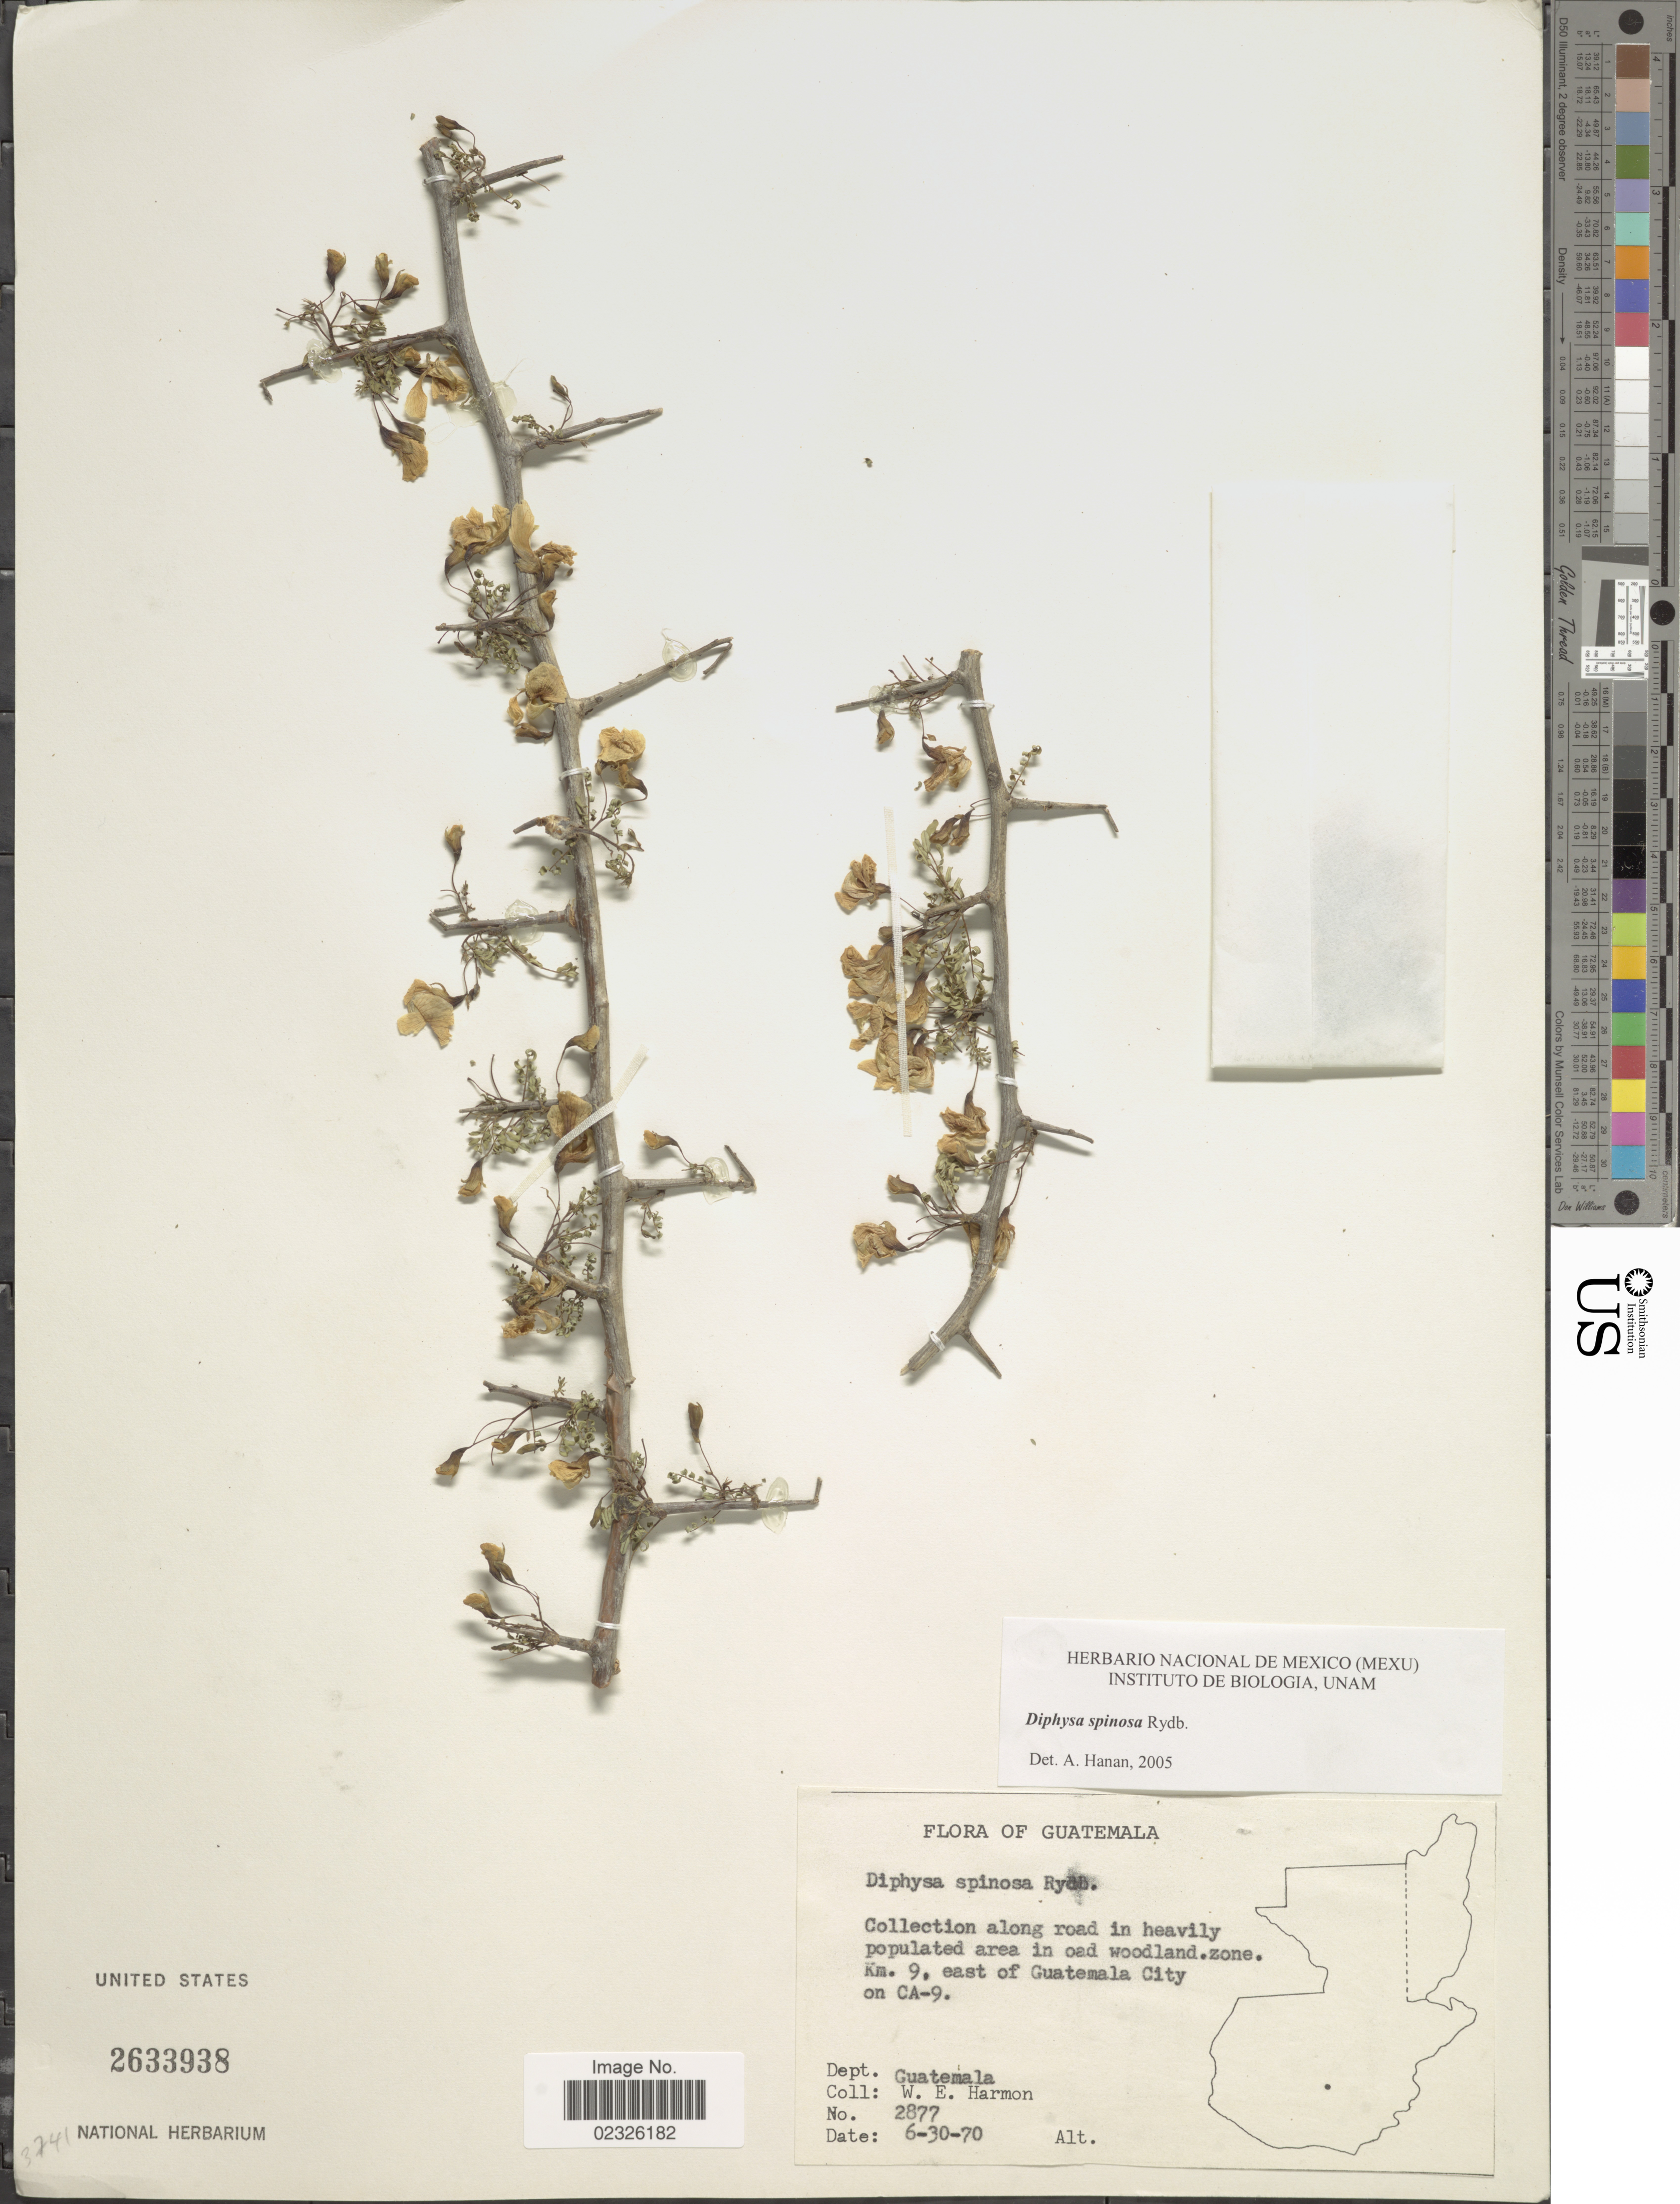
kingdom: Plantae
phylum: Tracheophyta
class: Magnoliopsida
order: Fabales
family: Fabaceae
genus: Diphysa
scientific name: Diphysa spinosa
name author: Rydb.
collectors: W. E. Harmon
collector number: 2877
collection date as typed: Transcribed d/m/y: 30/6/70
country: Guatemala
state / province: Guatemala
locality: Collection along road in heavily populated area in oak woodland. zone. km 9, east of Guatemala City on CA-9, Dept. Guatemala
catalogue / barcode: US 2633938